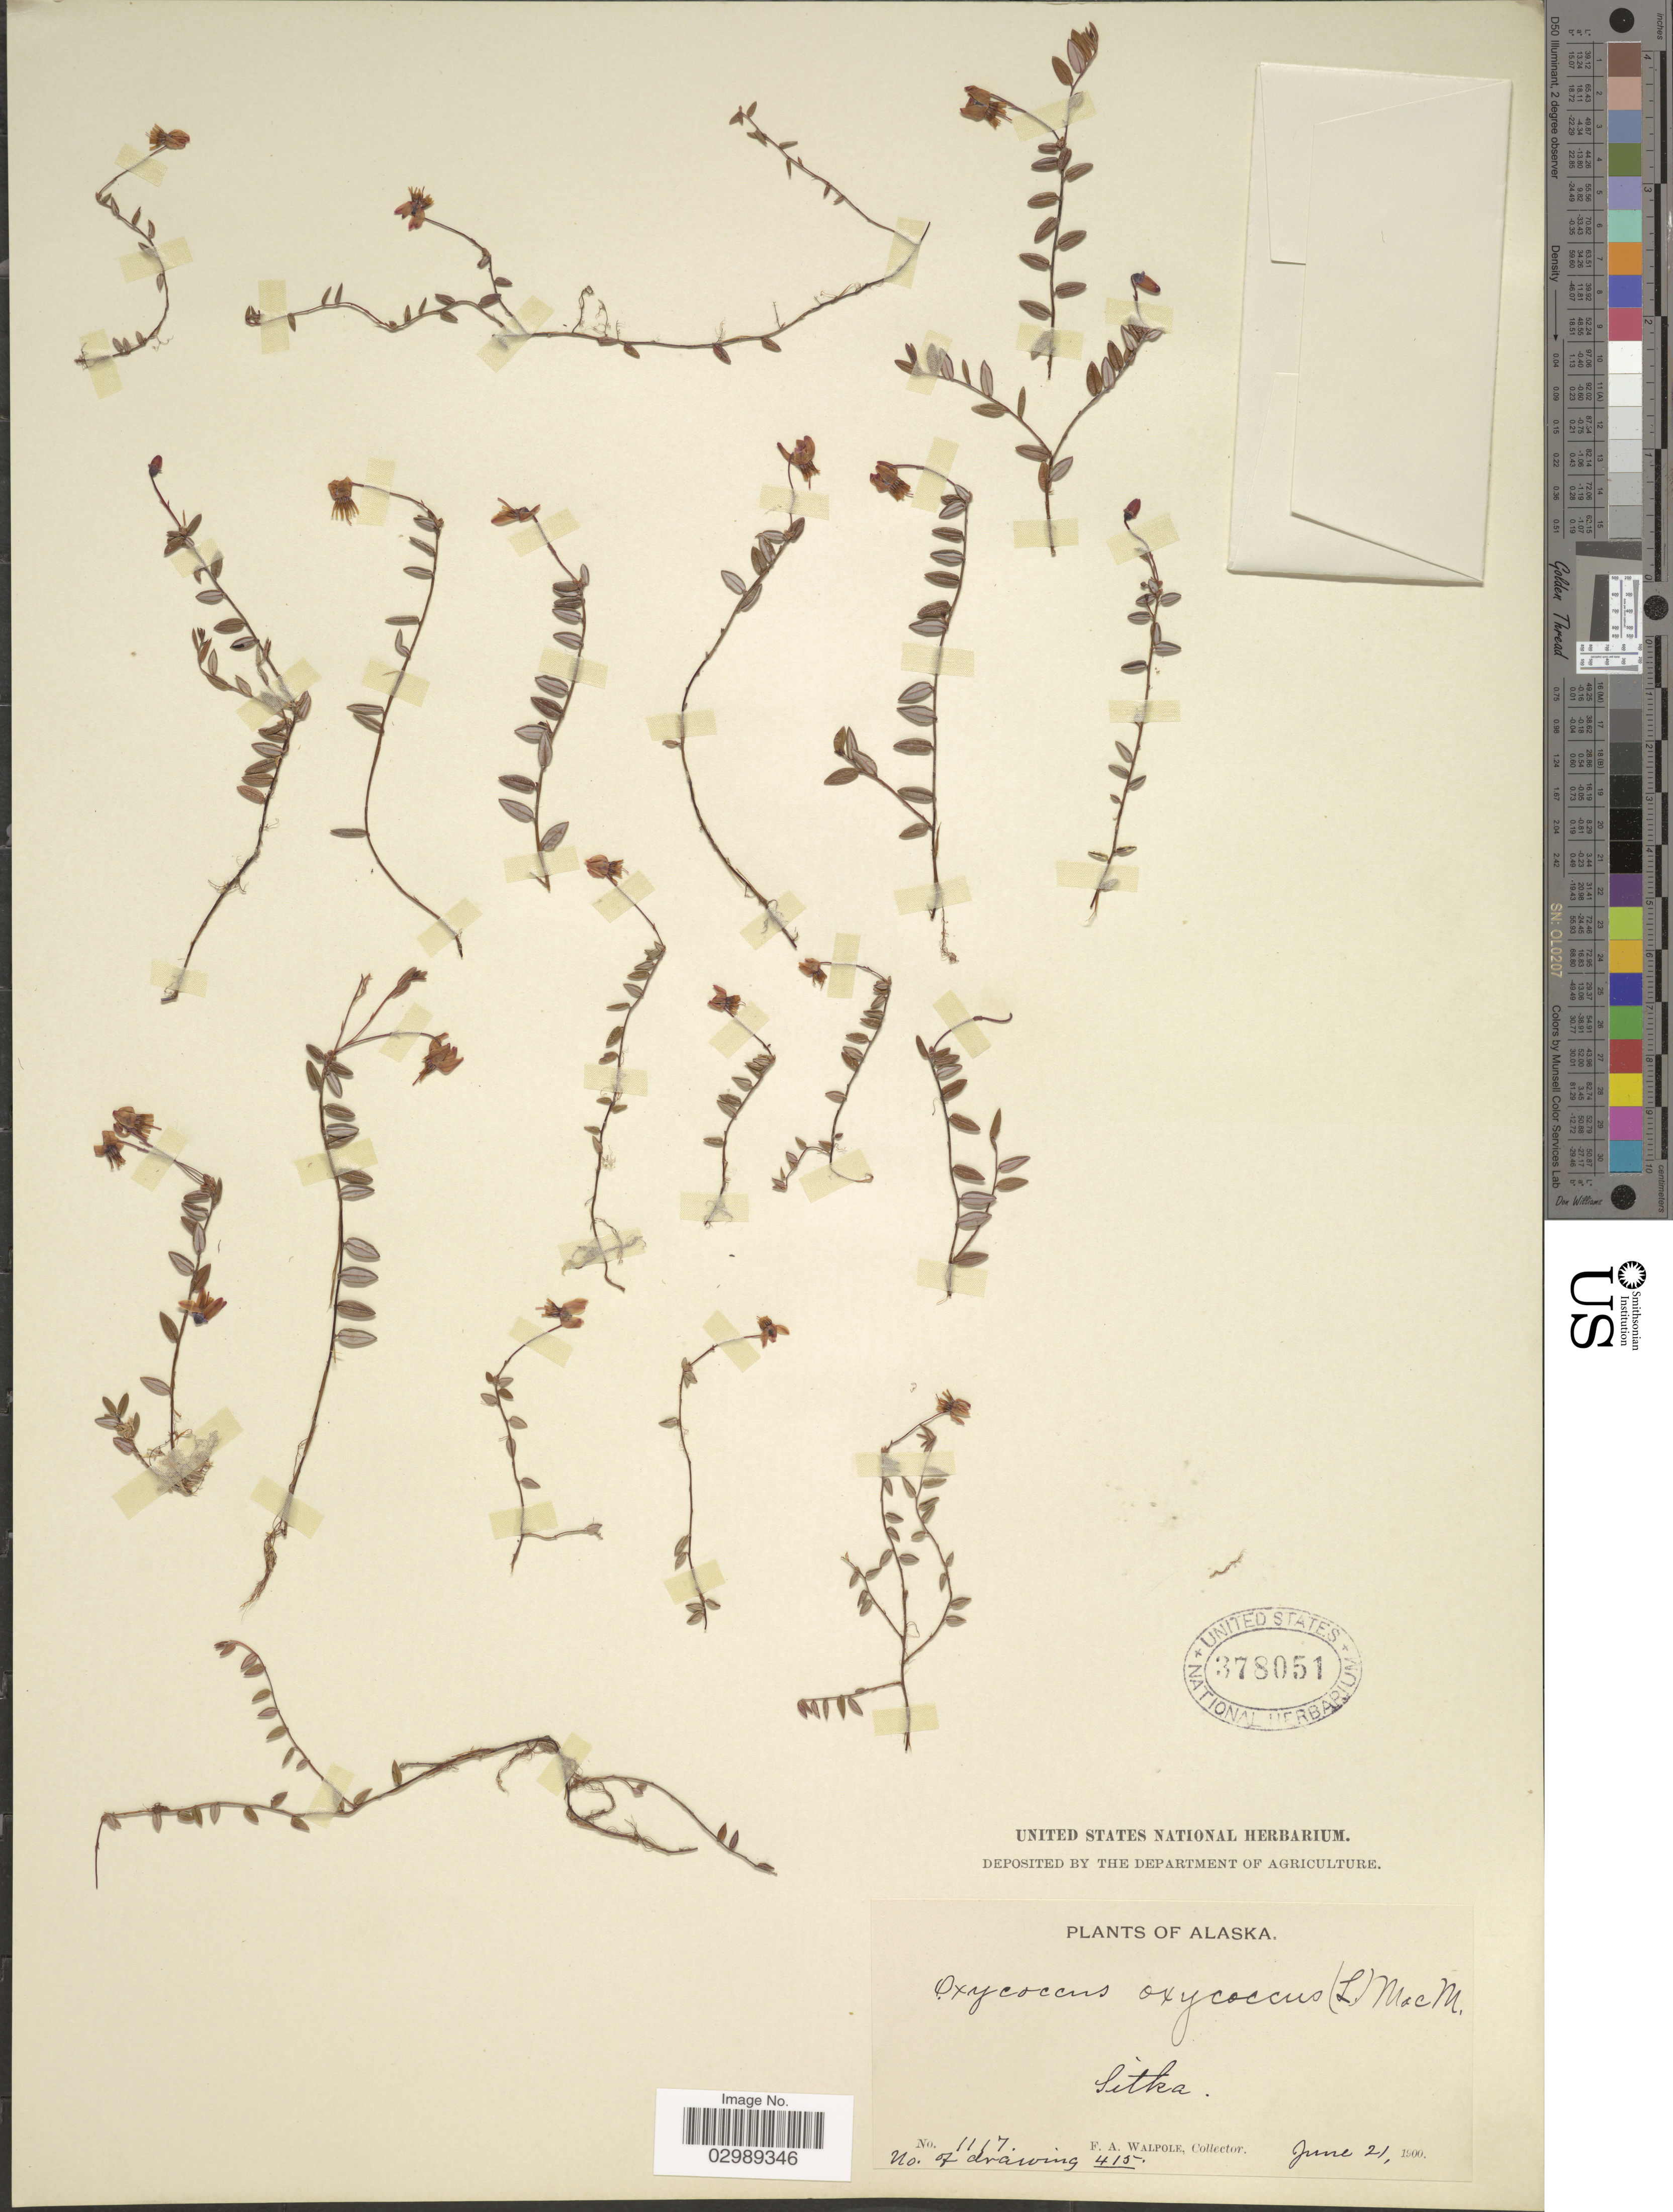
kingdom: Plantae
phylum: Tracheophyta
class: Magnoliopsida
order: Ericales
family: Ericaceae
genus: Vaccinium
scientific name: Vaccinium oxycoccos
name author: L.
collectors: F. Walpole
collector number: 1117/415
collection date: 1900-06-21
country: United States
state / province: Alaska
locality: Sitka.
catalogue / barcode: US 378051